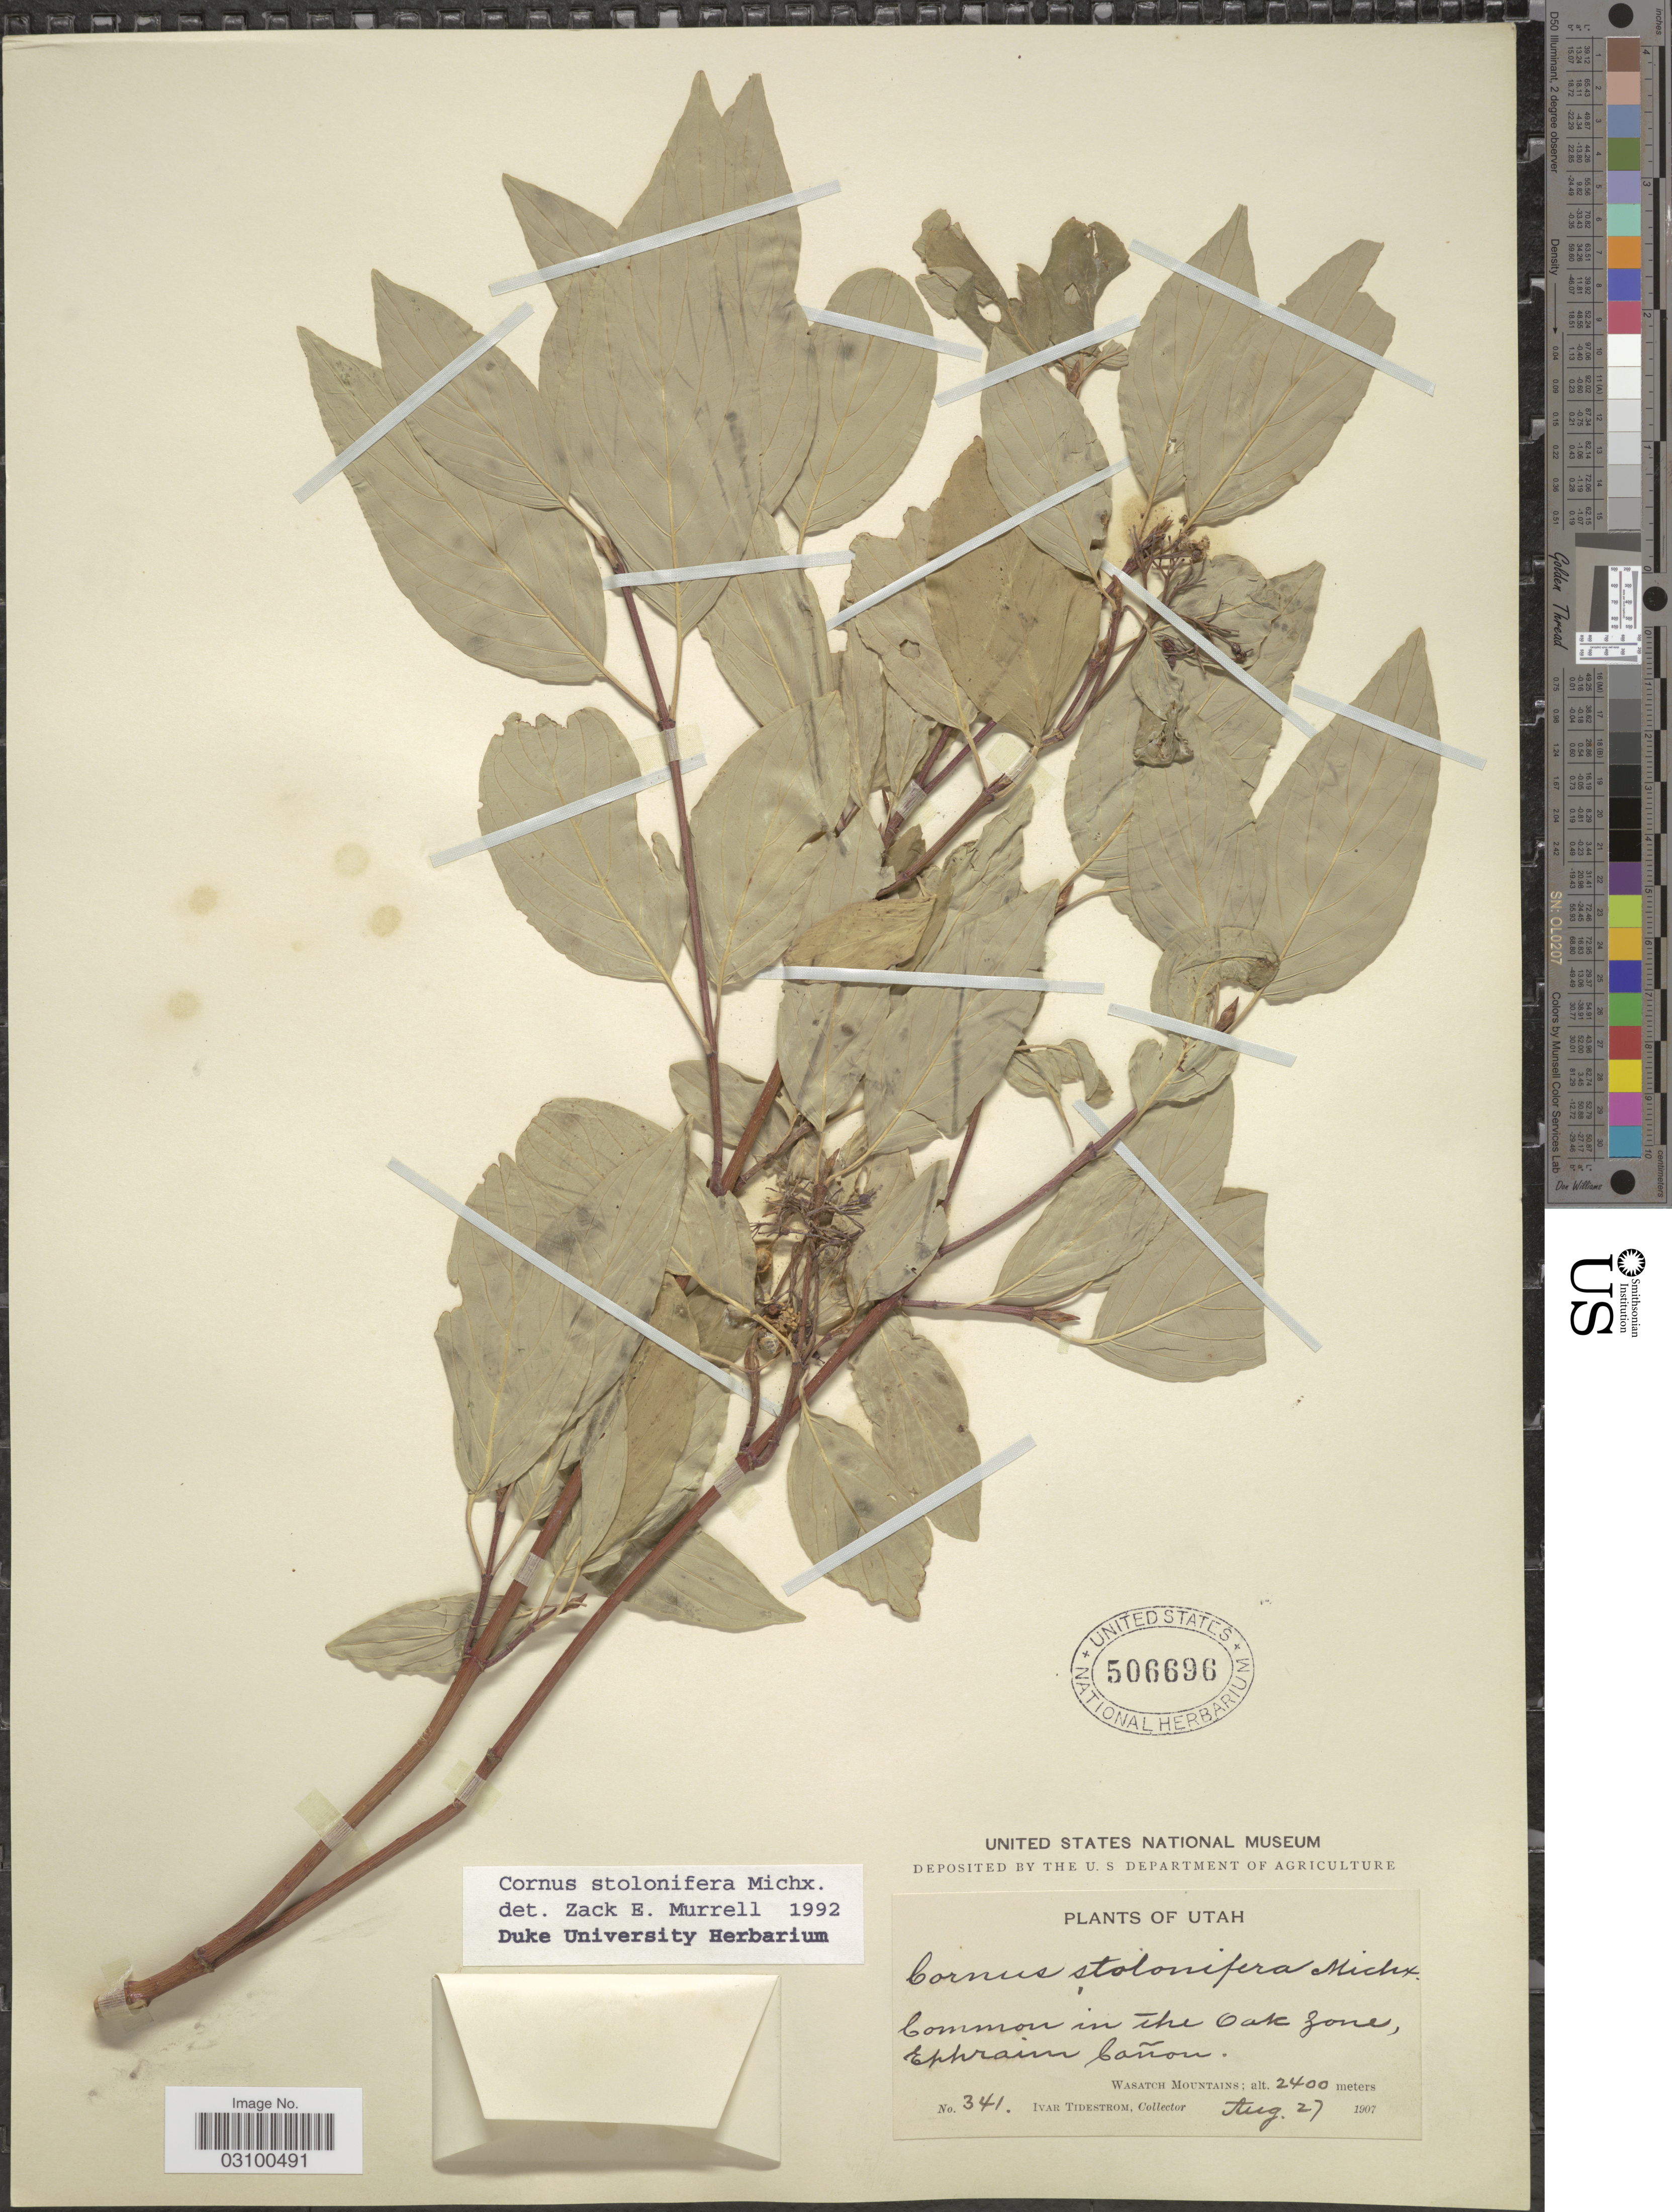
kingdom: Plantae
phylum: Tracheophyta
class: Magnoliopsida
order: Cornales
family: Cornaceae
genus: Cornus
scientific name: Cornus sericea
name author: L.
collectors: I. F. Tidestrom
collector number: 341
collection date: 1907-08-27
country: United States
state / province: Utah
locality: Common in the Oak Zone, Ephraim Cañon. Wasatch Mountains.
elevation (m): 2400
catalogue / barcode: US 506696